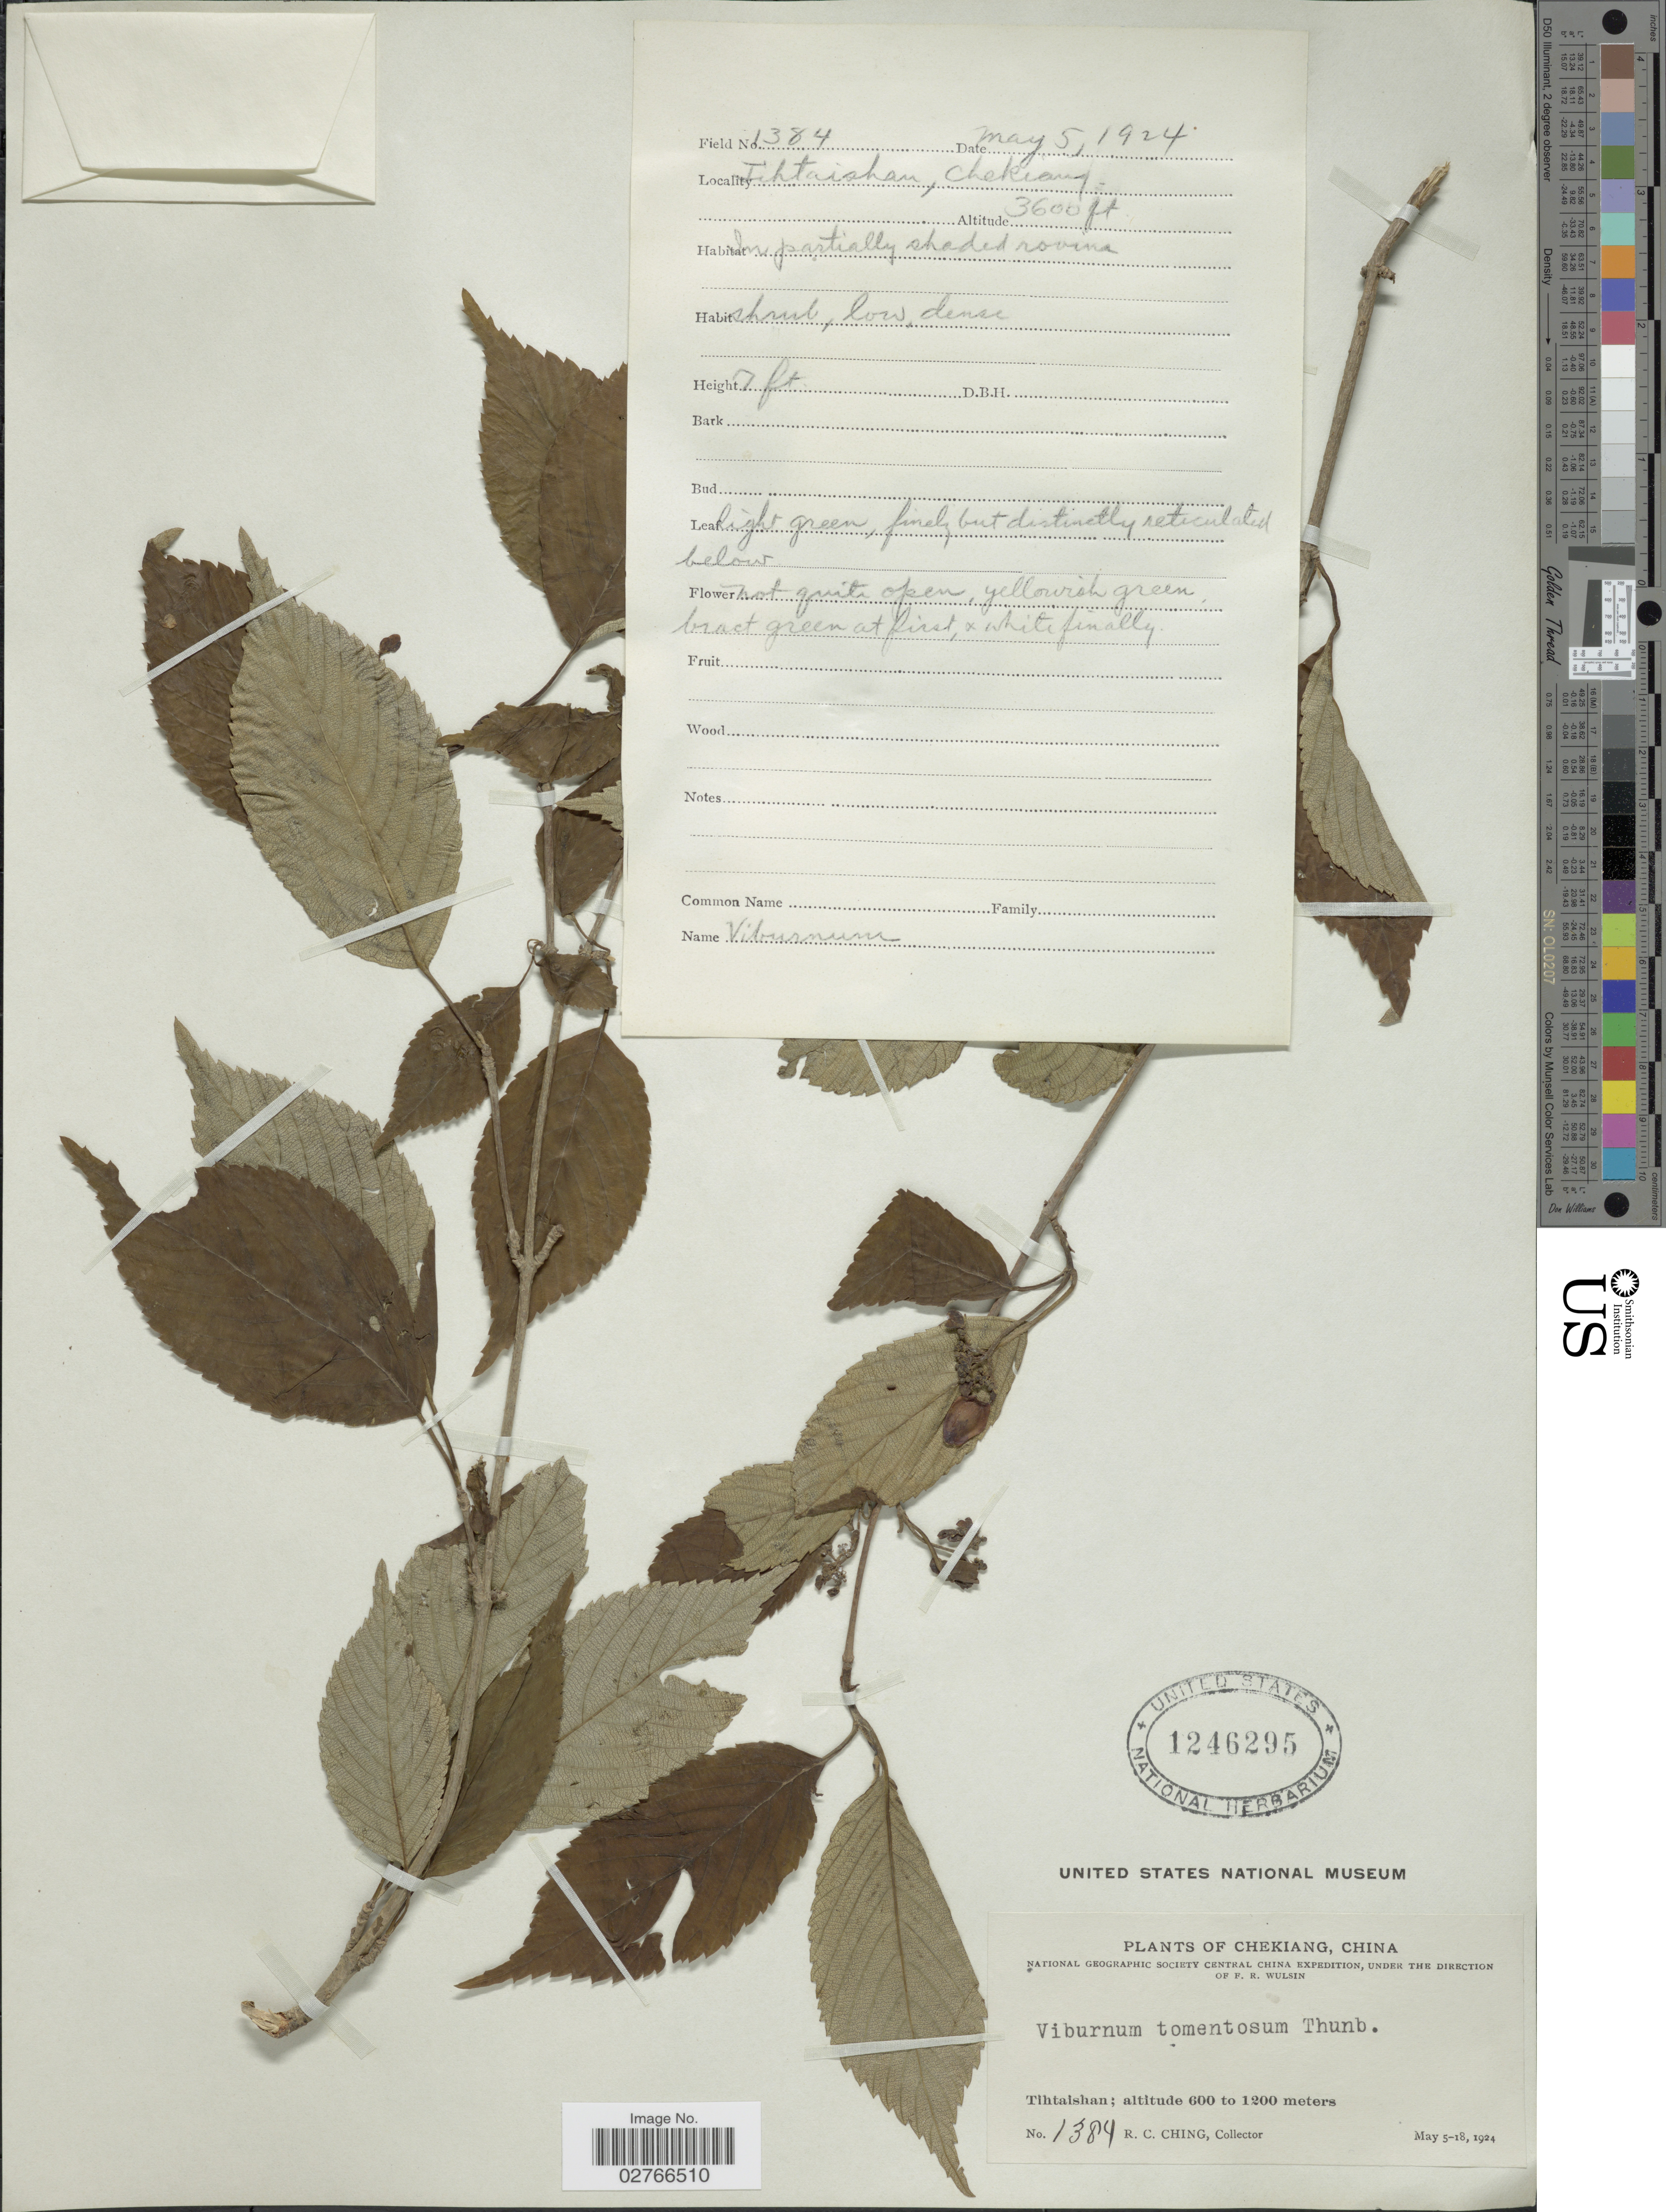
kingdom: Plantae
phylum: Tracheophyta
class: Magnoliopsida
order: Dipsacales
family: Viburnaceae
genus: Viburnum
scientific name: Viburnum tomentosum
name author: Thunb.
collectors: R. C. Ching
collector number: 1384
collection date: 1924-05-05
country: China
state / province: Zhejiang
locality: Tihtaishan, Chekiang.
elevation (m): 1097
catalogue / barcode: US 1246295